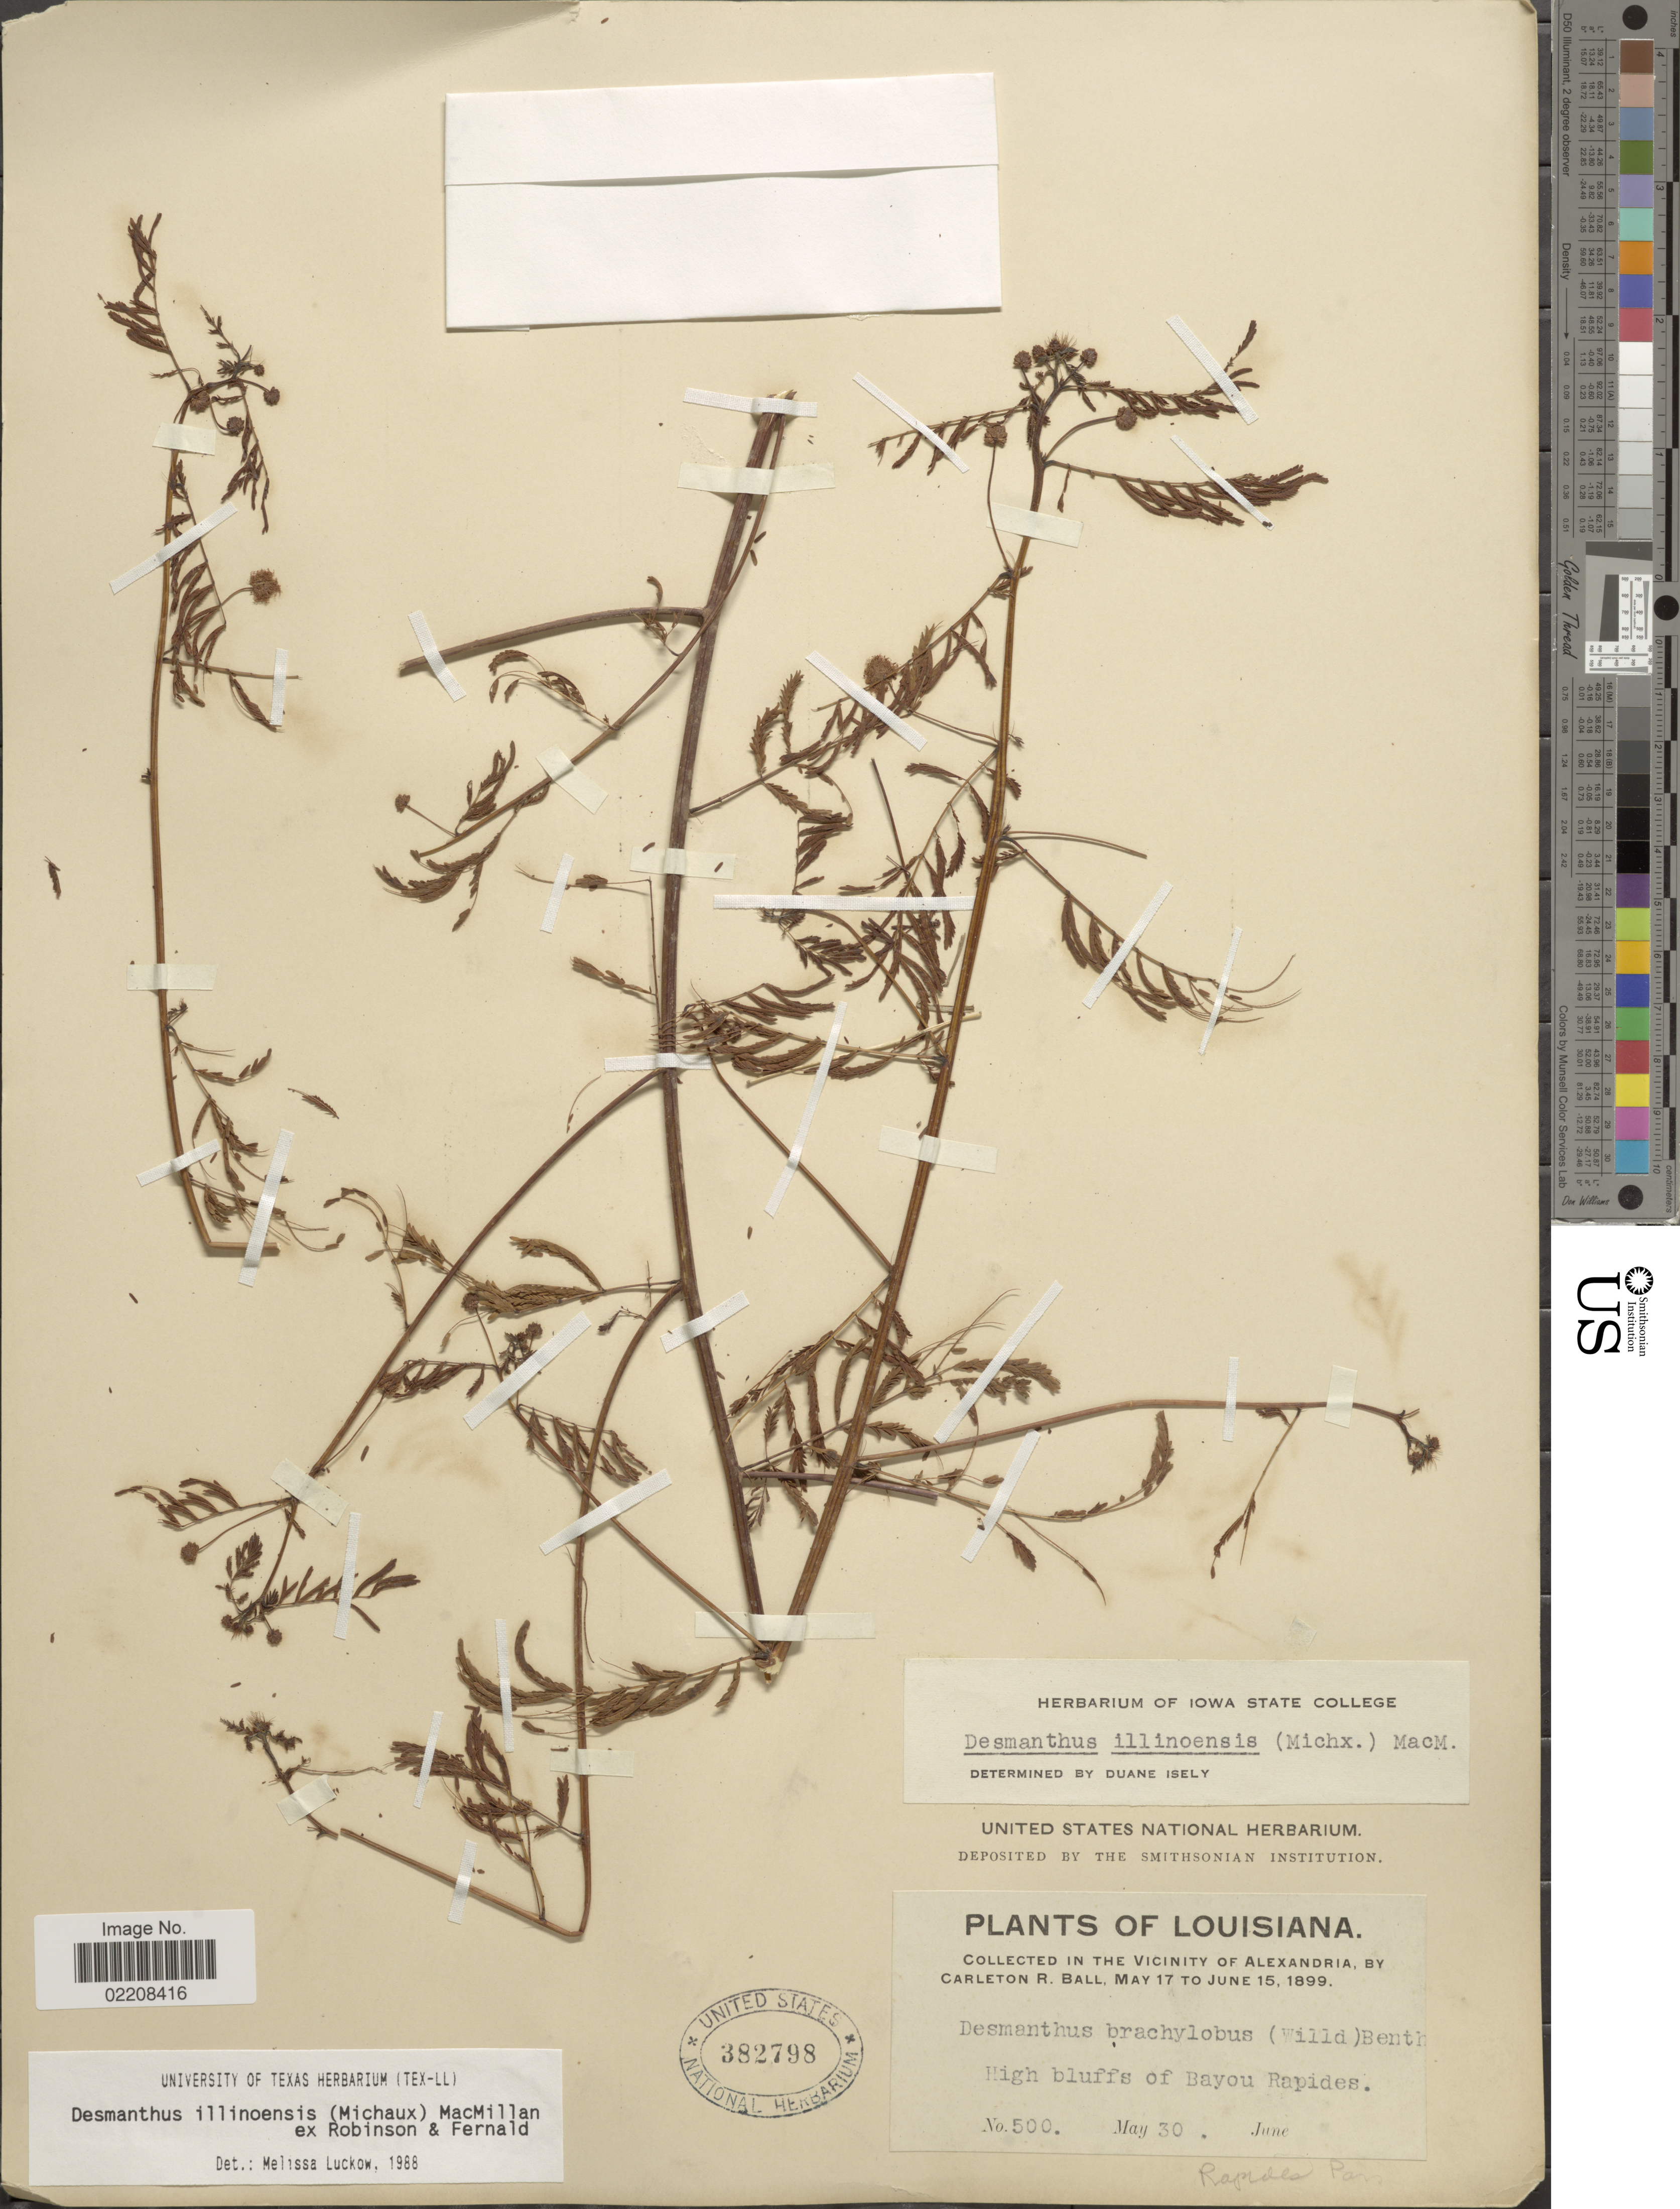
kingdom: Plantae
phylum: Tracheophyta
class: Magnoliopsida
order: Fabales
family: Fabaceae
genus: Desmanthus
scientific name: Desmanthus illinoensis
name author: (Michx.) MacMill.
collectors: R. H. Ball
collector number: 500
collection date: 1899-05-30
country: United States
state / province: Louisiana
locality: In the vicinity of Alexandria. High bluffs of Bayou Rapides. Rapides Pars.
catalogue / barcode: US 382798